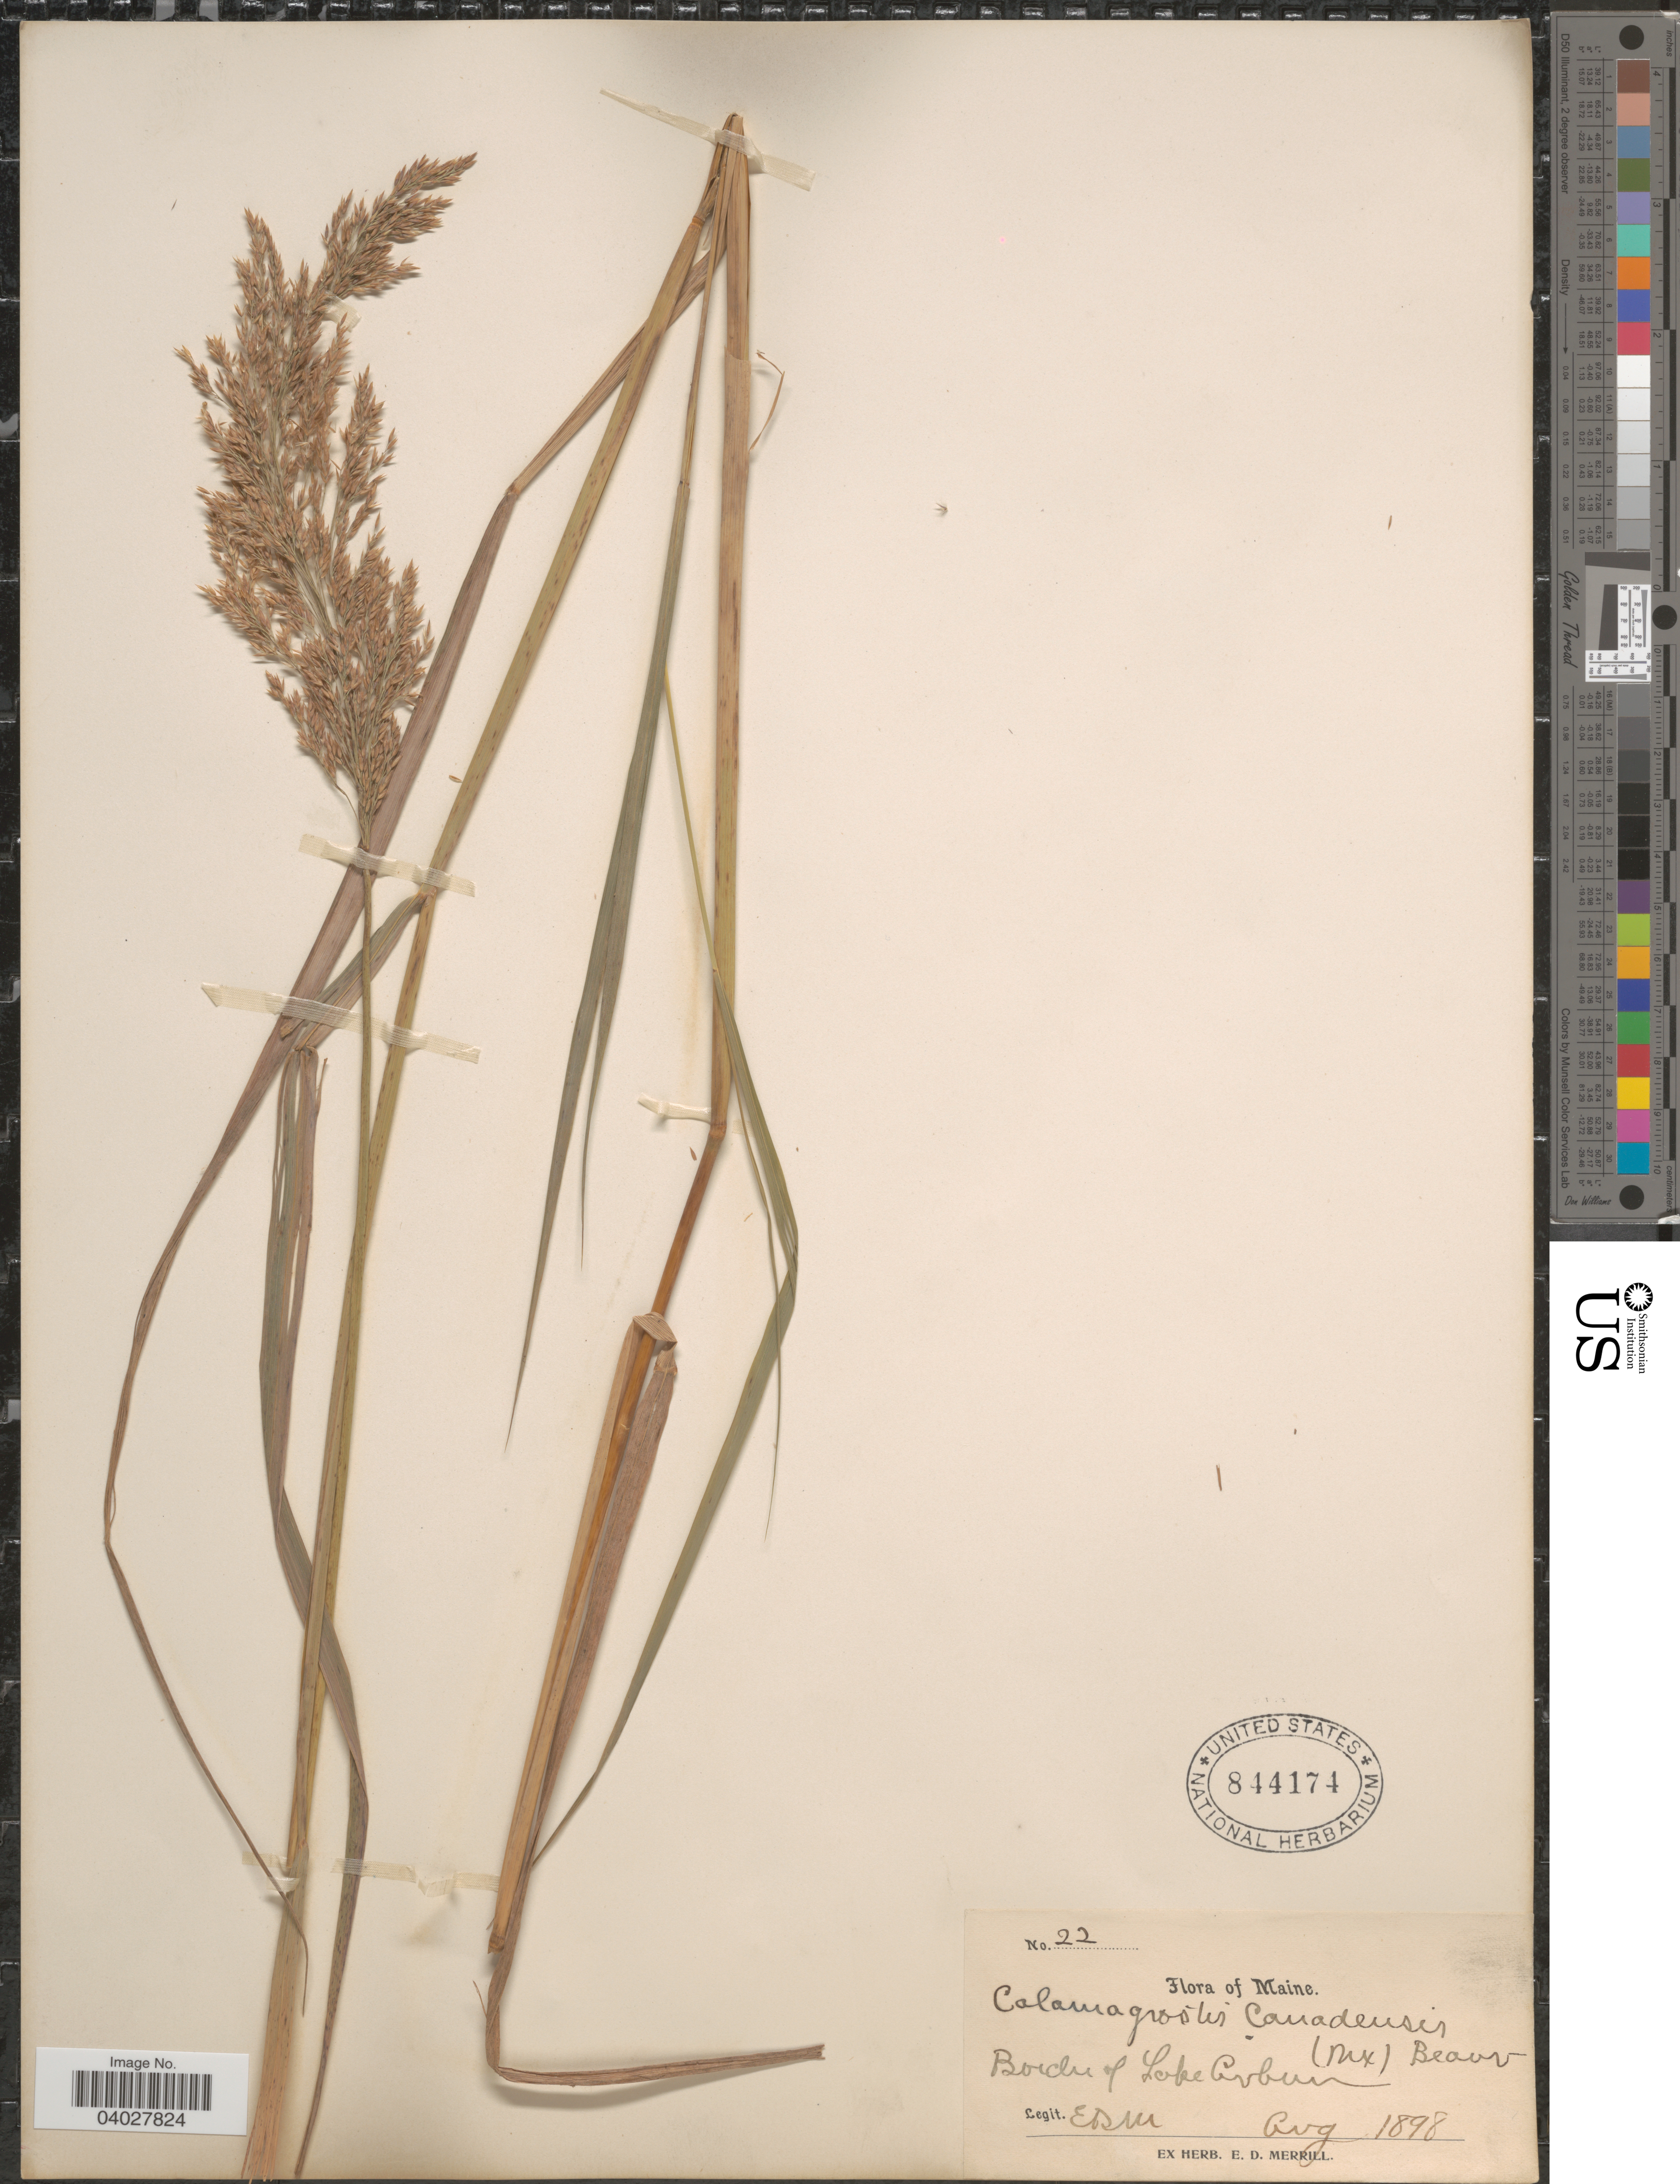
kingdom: Plantae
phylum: Tracheophyta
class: Liliopsida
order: Poales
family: Poaceae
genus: Calamagrostis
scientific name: Calamagrostis canadensis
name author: (Michx.) P. Beauv.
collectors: E. D. Merrill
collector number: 22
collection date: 1898-08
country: United States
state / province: Maine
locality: Border of Lake Auburn.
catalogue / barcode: US 844174